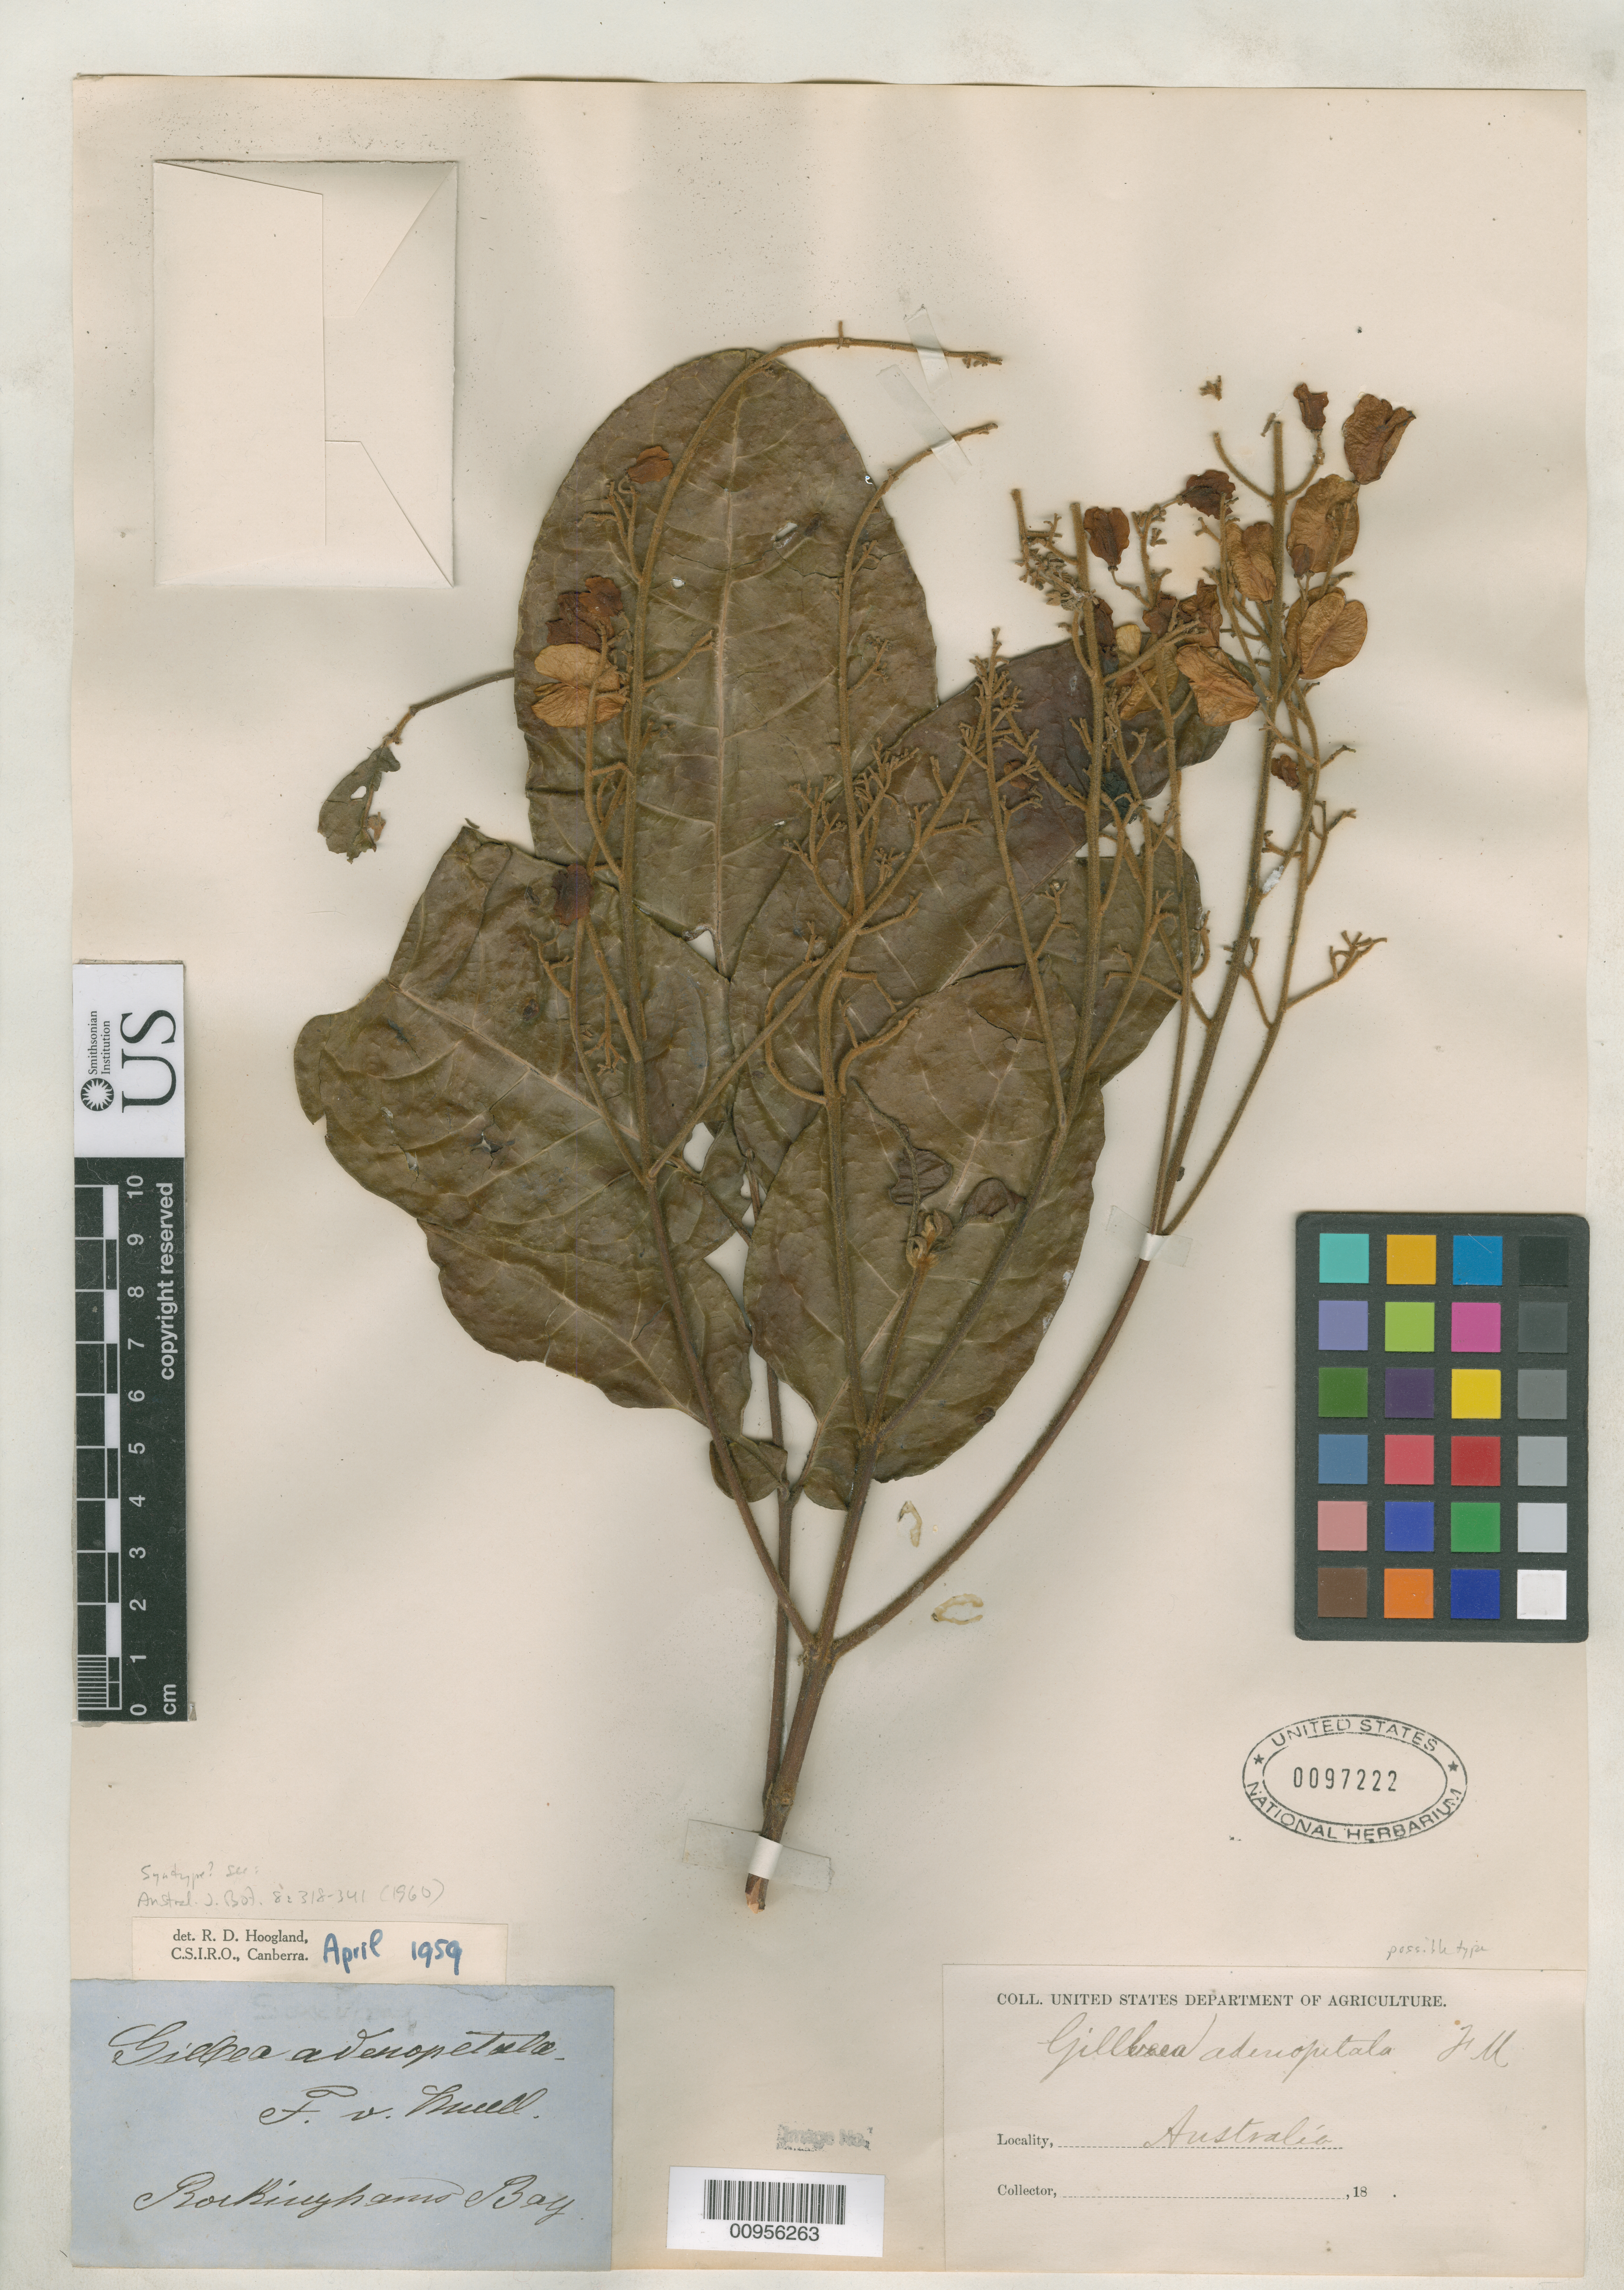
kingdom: Plantae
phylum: Tracheophyta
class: Magnoliopsida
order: Oxalidales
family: Cunoniaceae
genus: Gillbeea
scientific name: Gillbeea adenopetala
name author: F. Muell.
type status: Possible Type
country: Australia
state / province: Queensland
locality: Rockinghams Bay.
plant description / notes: Lectotype is Dallachy s.n. (MEL) as designated by Hoogland, Austral. J. Bot. 8: 330 (1960).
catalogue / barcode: US 97222